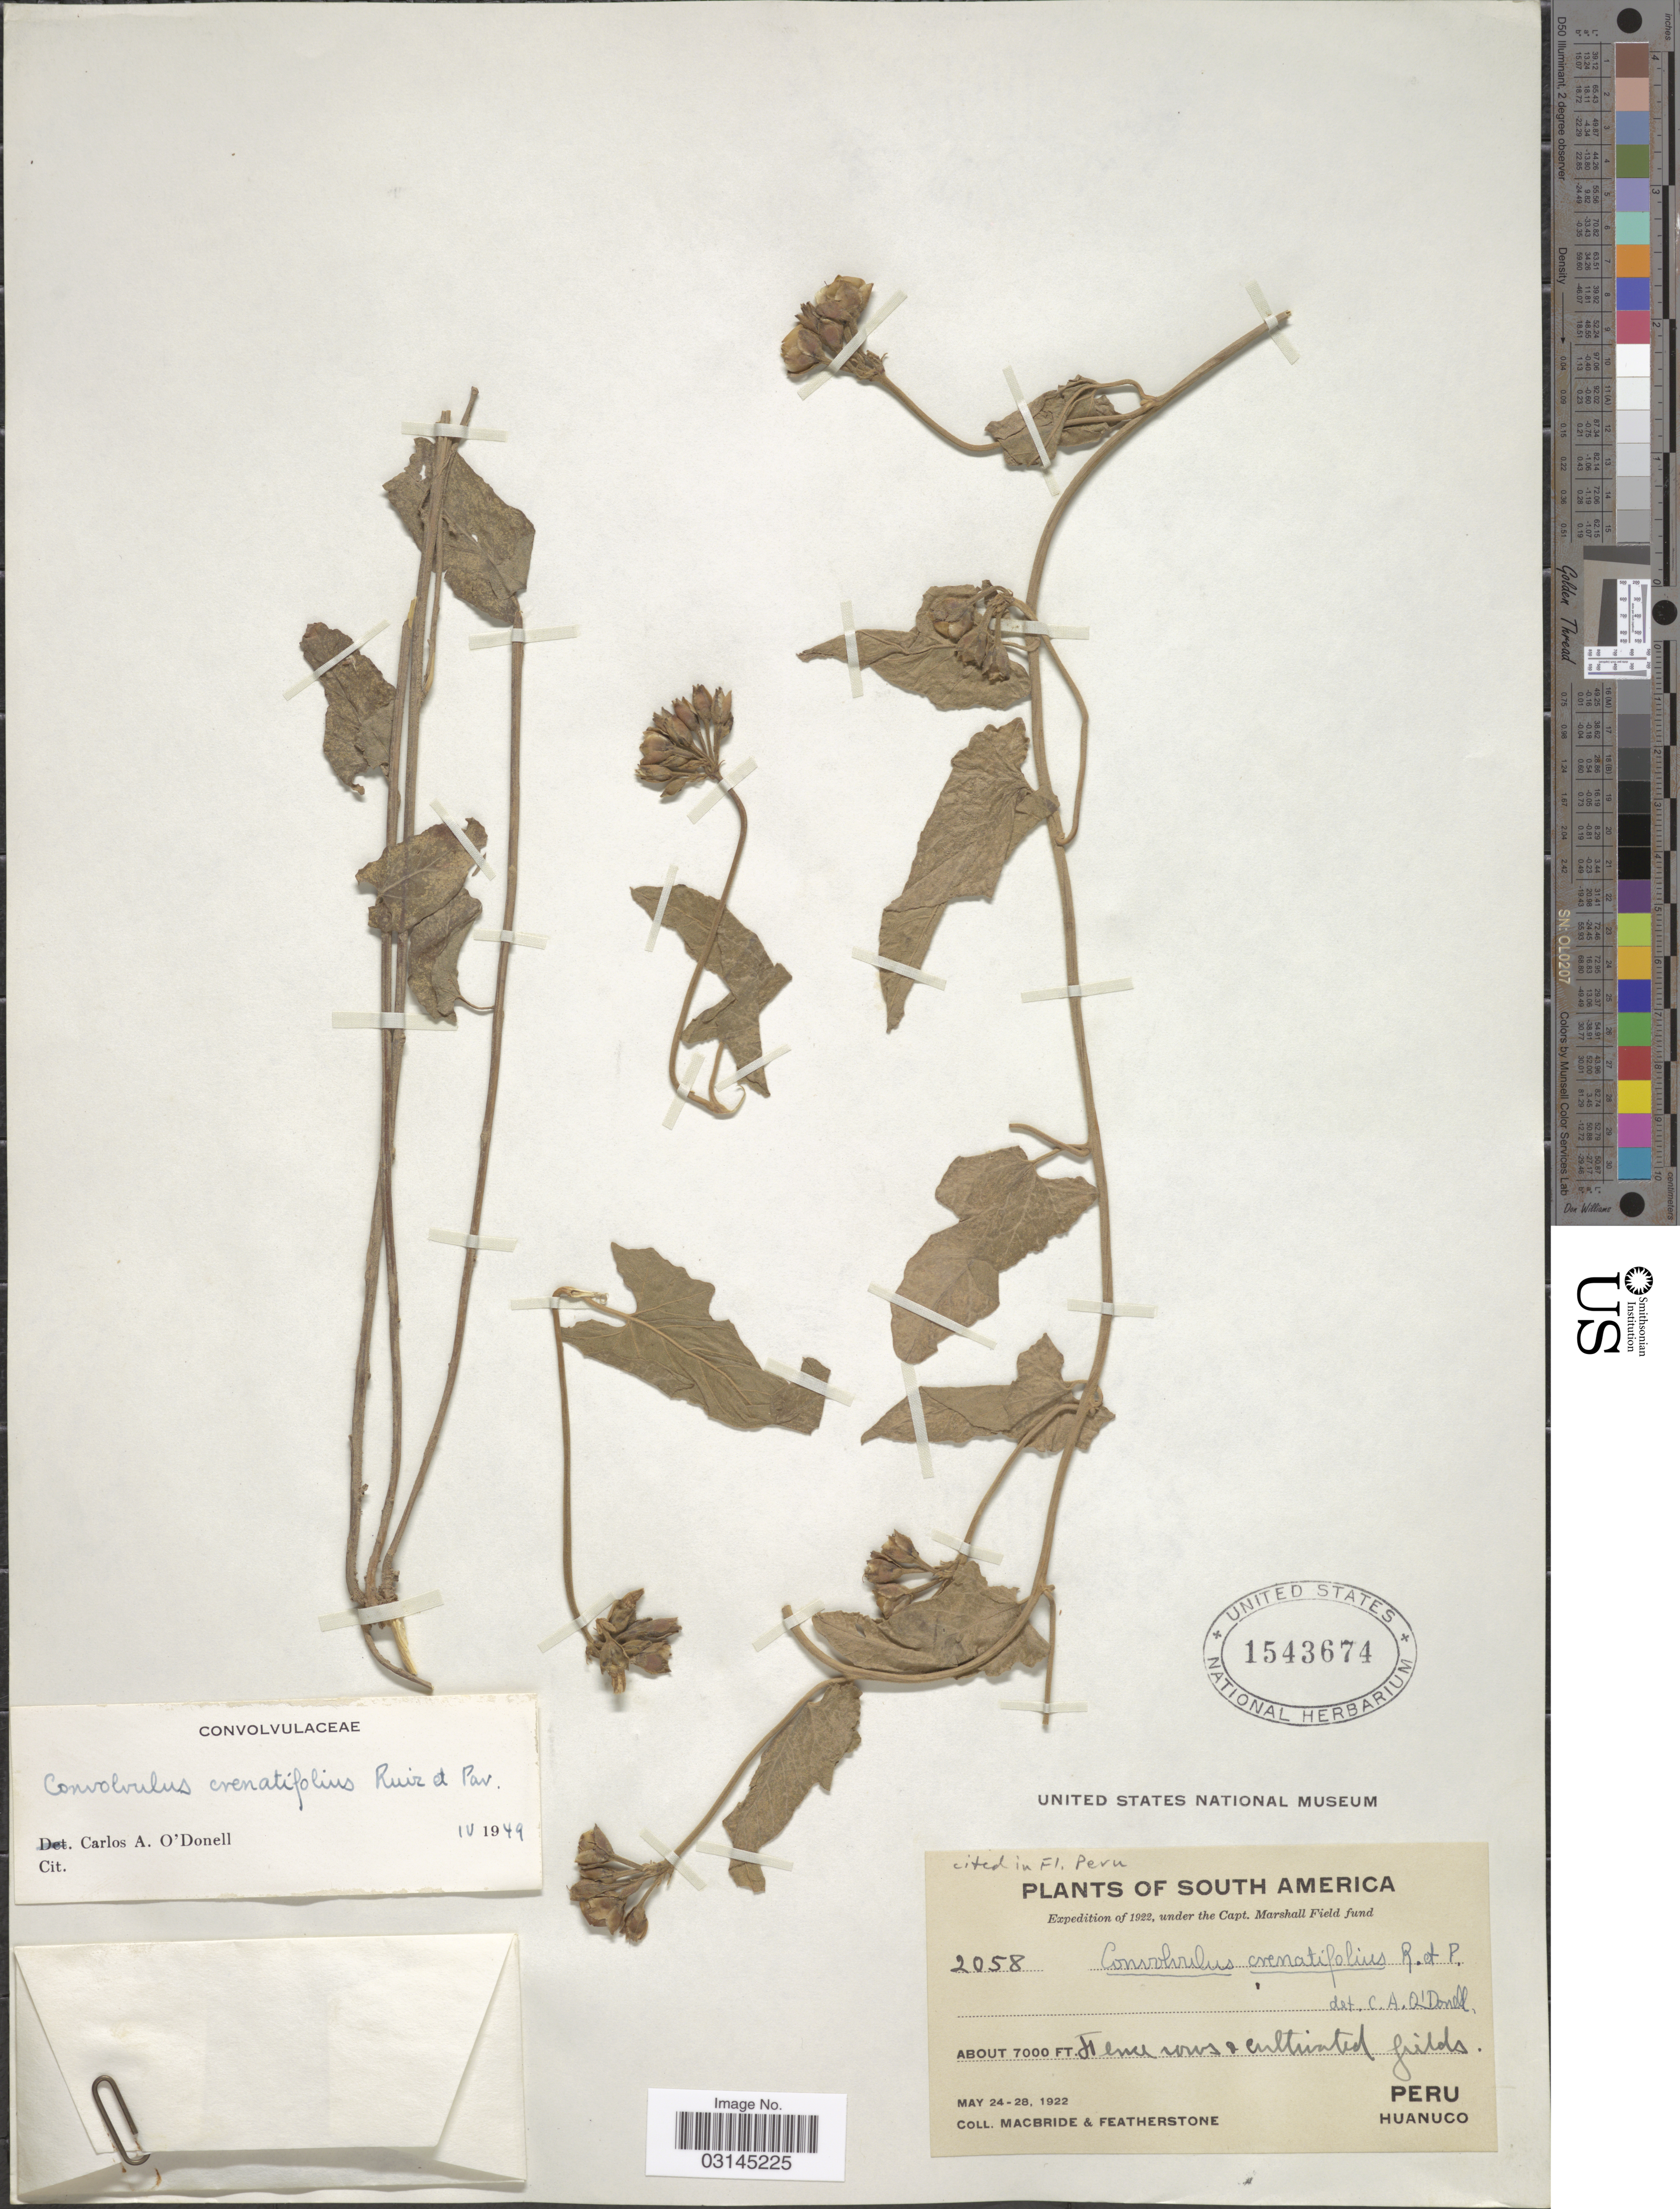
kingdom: Plantae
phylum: Tracheophyta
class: Magnoliopsida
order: Solanales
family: Convolvulaceae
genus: Convolvulus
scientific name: Convolvulus crenatifolius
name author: Ruiz & Pav.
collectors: Macbride, -- & -. Featherstone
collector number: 2058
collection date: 1922-05-24/1922-05-28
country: Peru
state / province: Huánuco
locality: Fence rows & cultivated fields.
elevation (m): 2134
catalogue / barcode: US 1543674